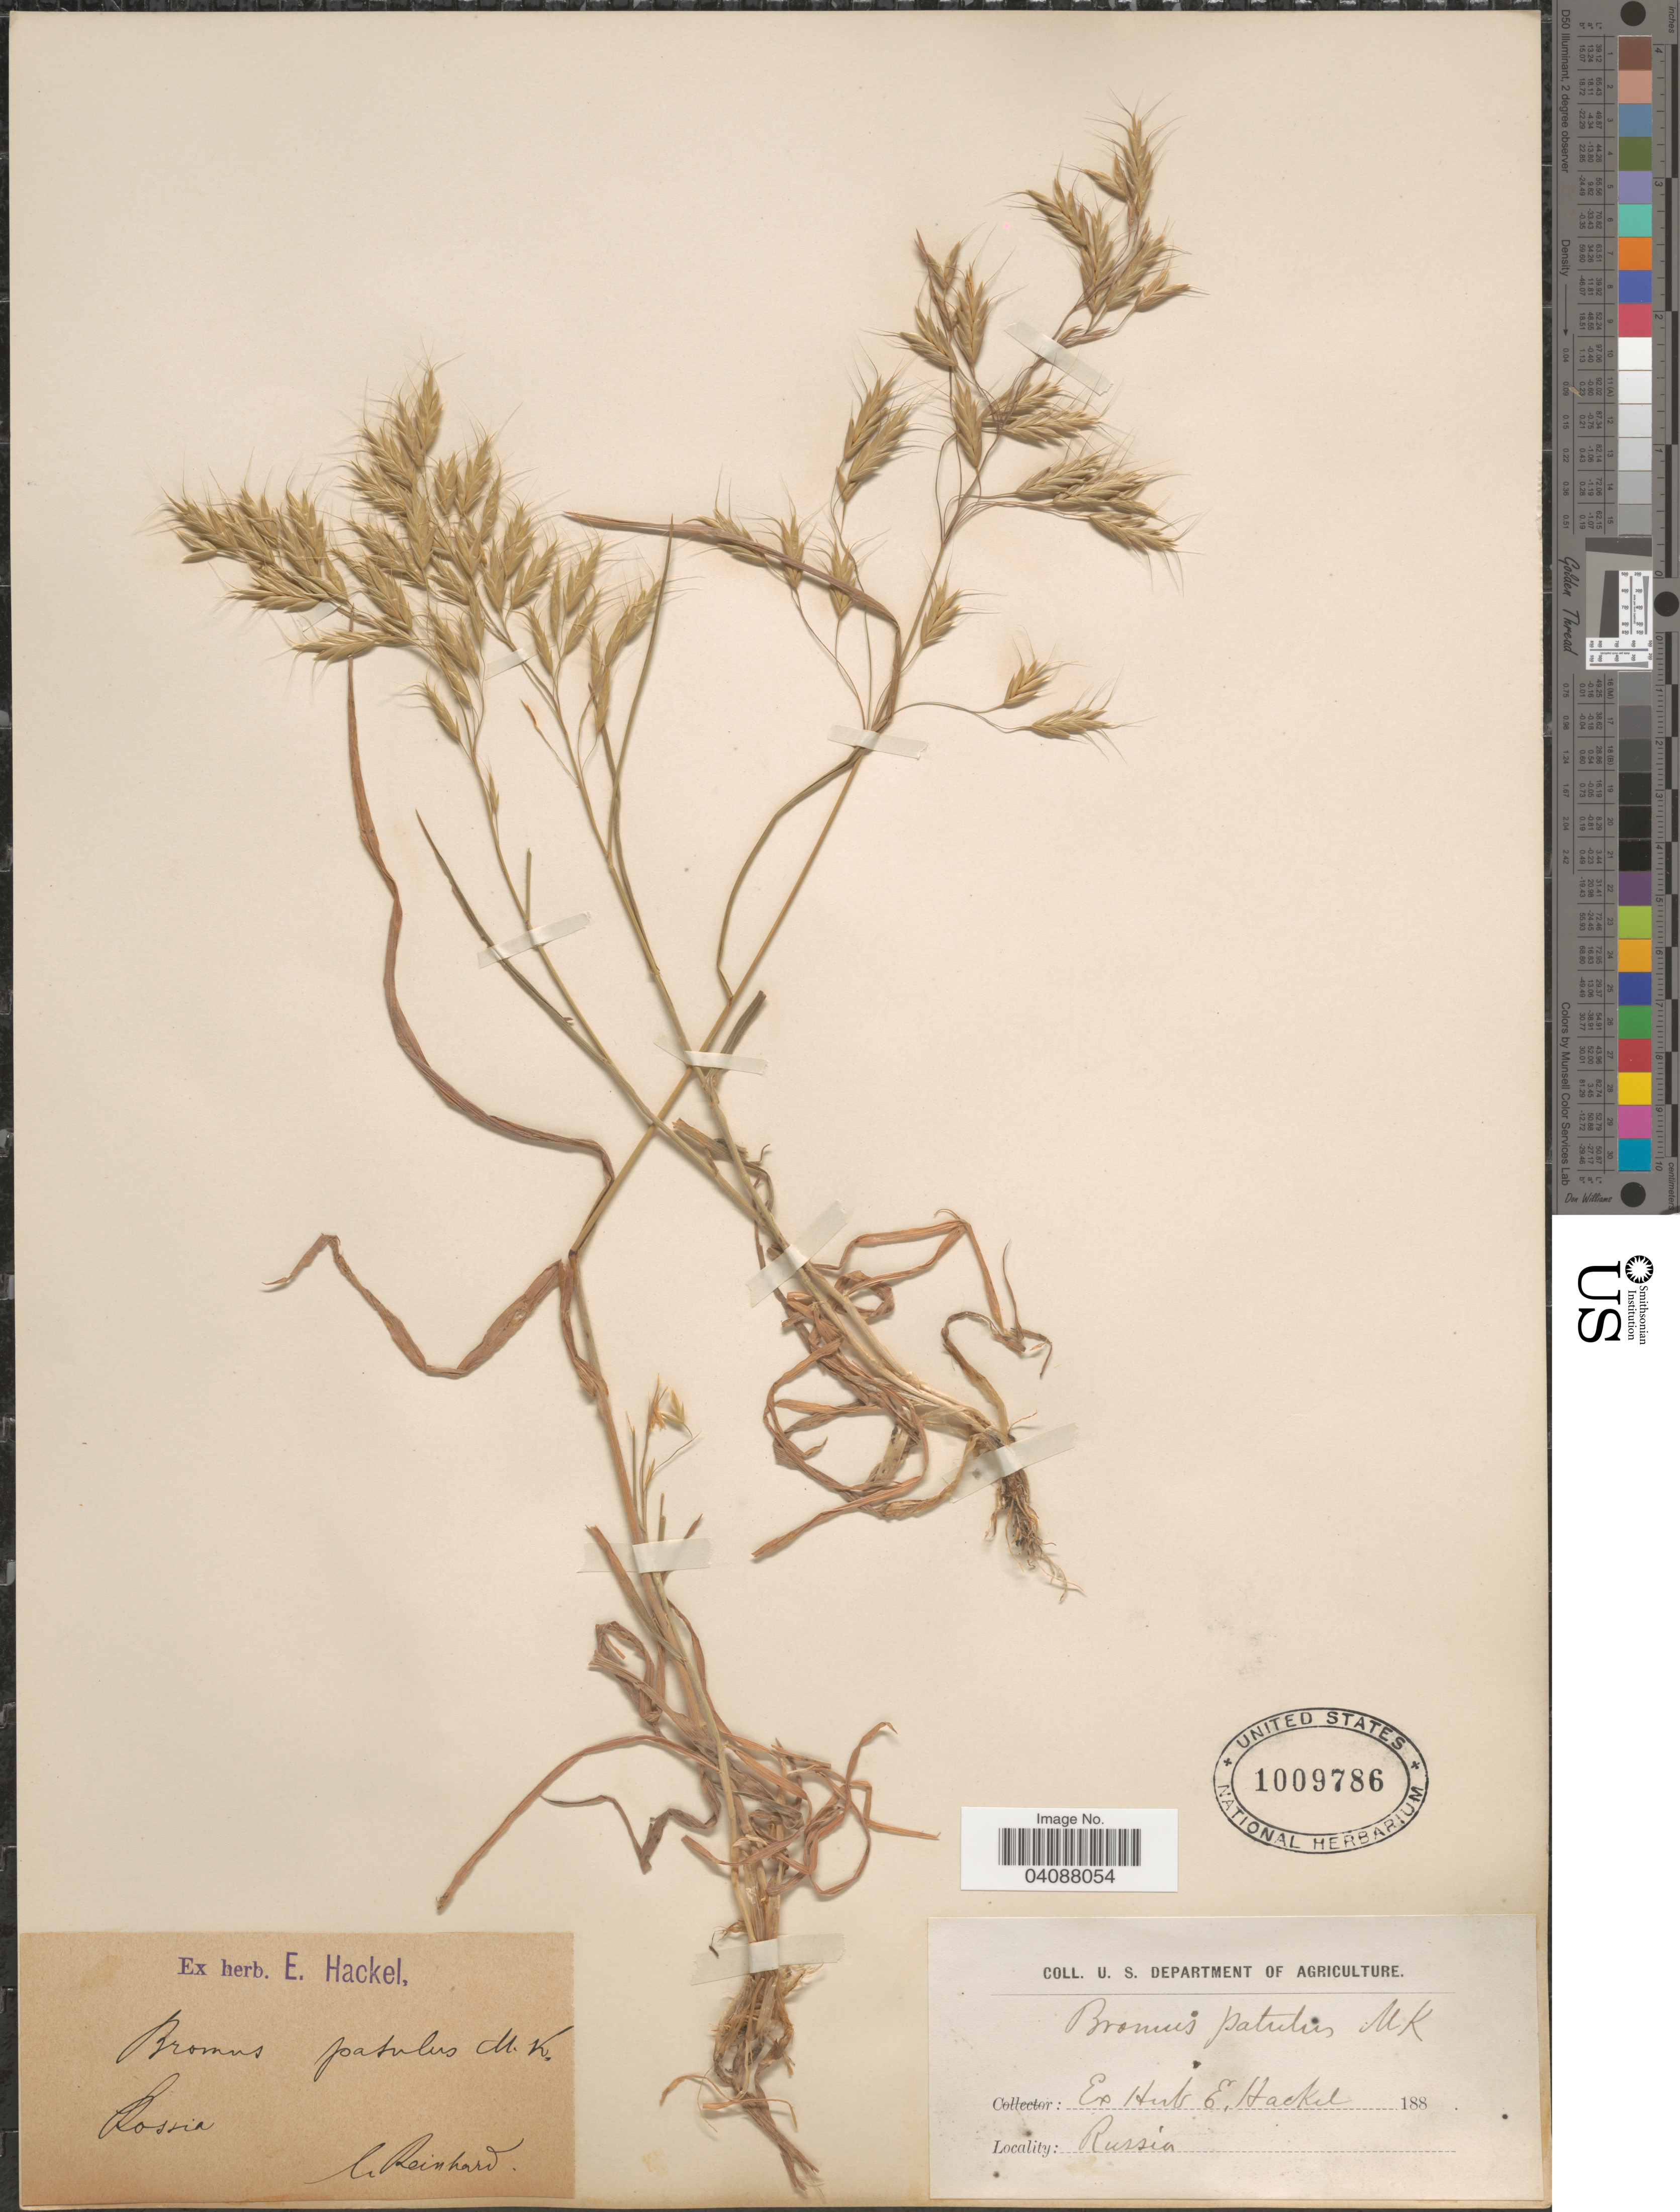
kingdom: Plantae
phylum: Tracheophyta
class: Liliopsida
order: Poales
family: Poaceae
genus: Bromus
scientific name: Bromus japonicus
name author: Houtt.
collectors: Reinhard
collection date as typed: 188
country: Russian Federation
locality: Russia.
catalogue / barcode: US 1009786